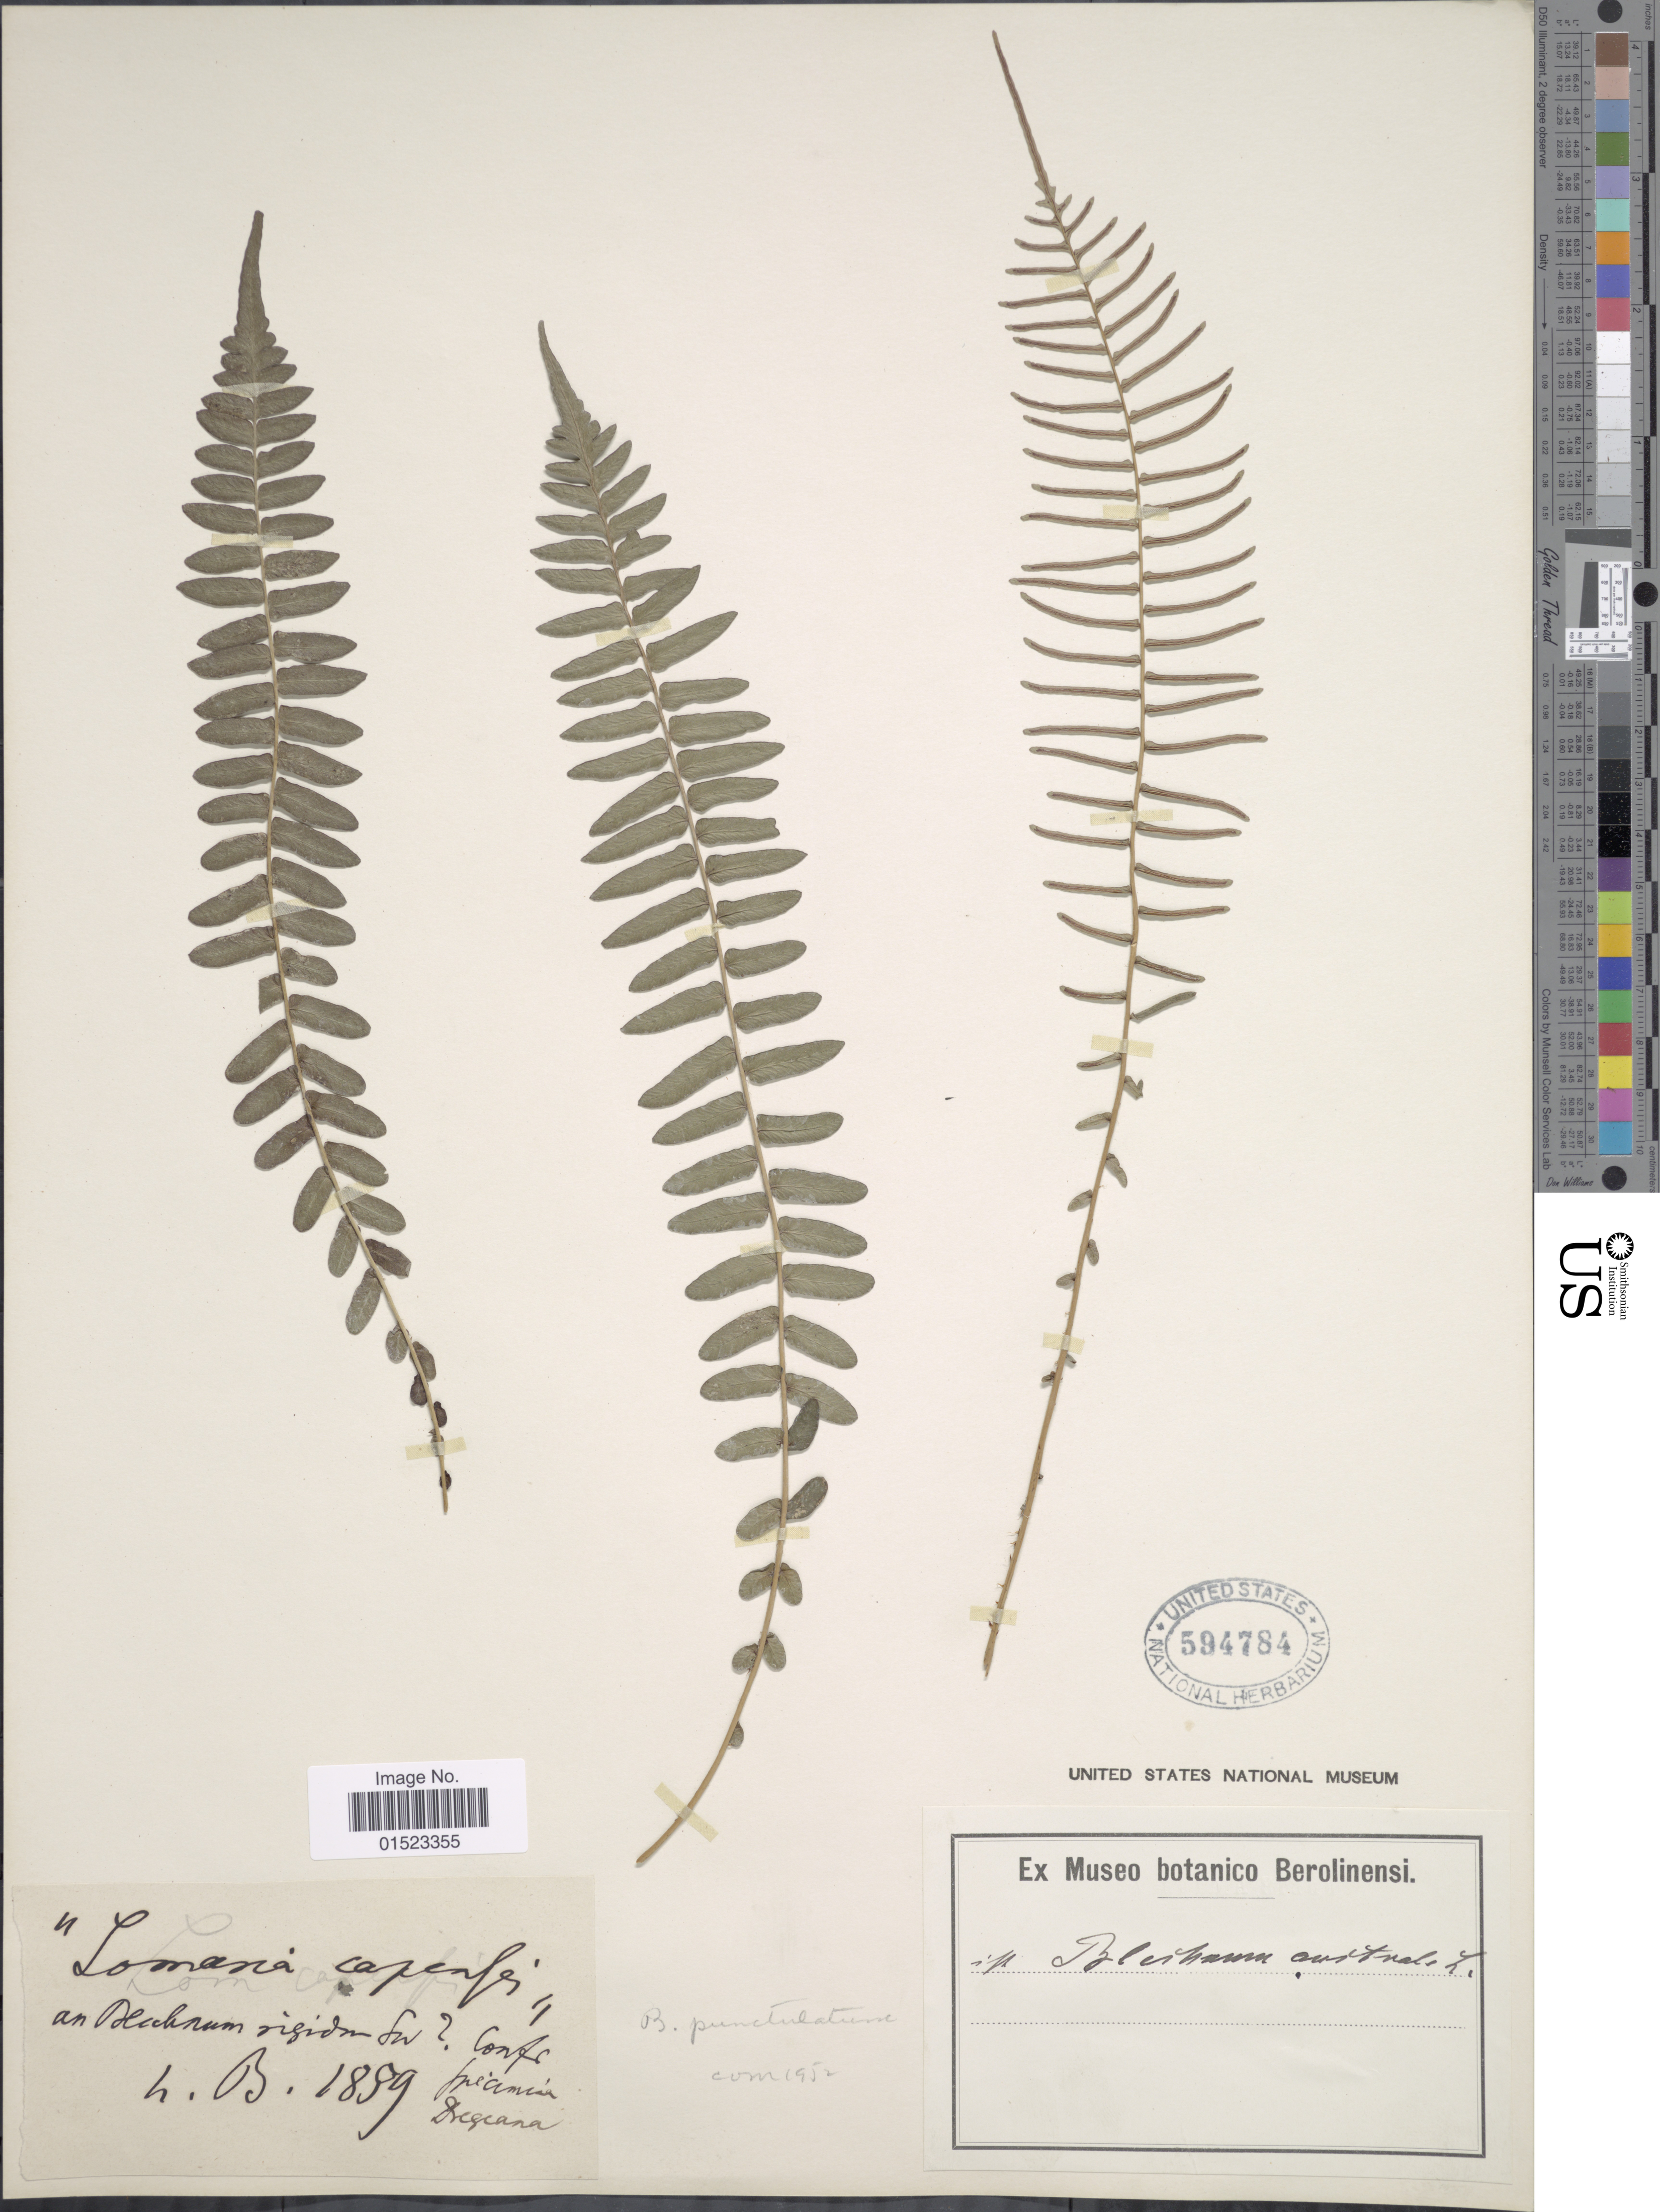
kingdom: Plantae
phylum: Tracheophyta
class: Polypodiopsida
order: Polypodiales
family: Blechnaceae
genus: Blechnum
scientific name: Blechnum punctulatum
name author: Sw.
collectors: ex herb. Berolinensi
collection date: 1889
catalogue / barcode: US 594784